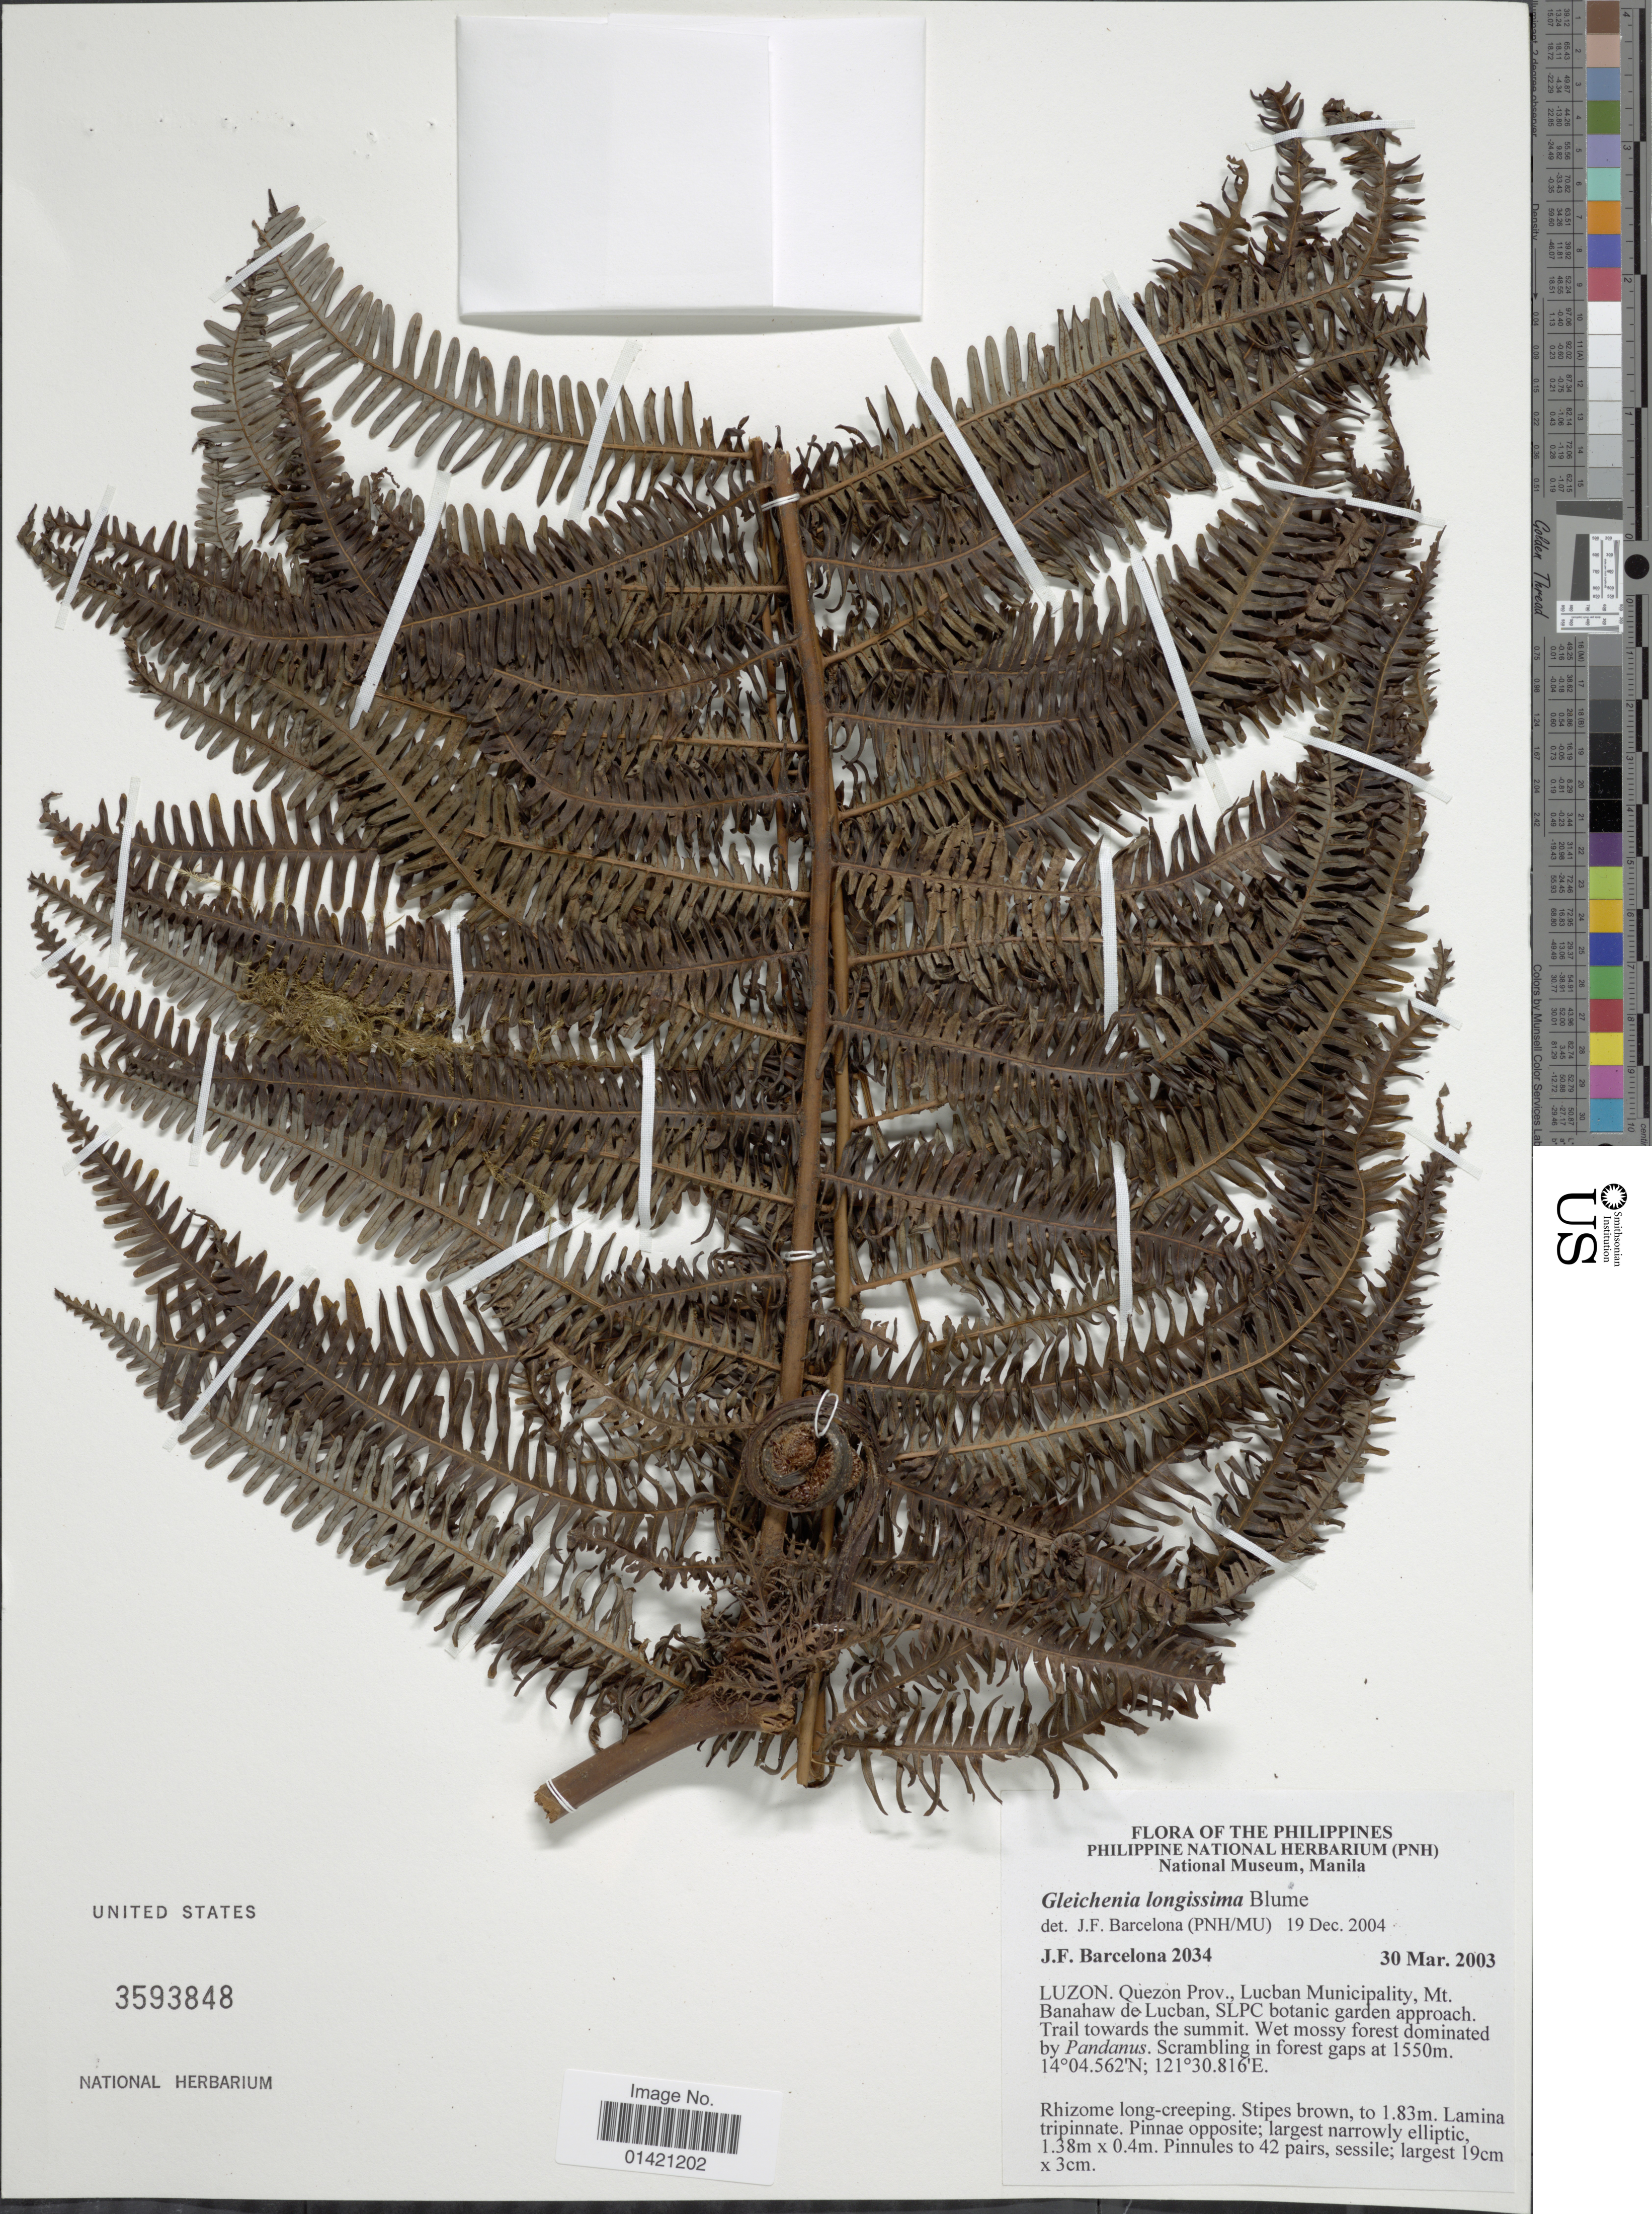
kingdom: Plantae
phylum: Tracheophyta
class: Polypodiopsida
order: Gleicheniales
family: Gleicheniaceae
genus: Diplopterygium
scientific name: Diplopterygium longissimum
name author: (Blume) Nakai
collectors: J. F. Barcelona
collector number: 2034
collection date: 2003-03-30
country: Philippines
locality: Luzon. Quezon Prov., Lucban Municipality, Mt. Banahaw de Lucban, SLPC botanic garden approach. Trail towards the summit.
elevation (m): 1550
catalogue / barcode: US 3593848